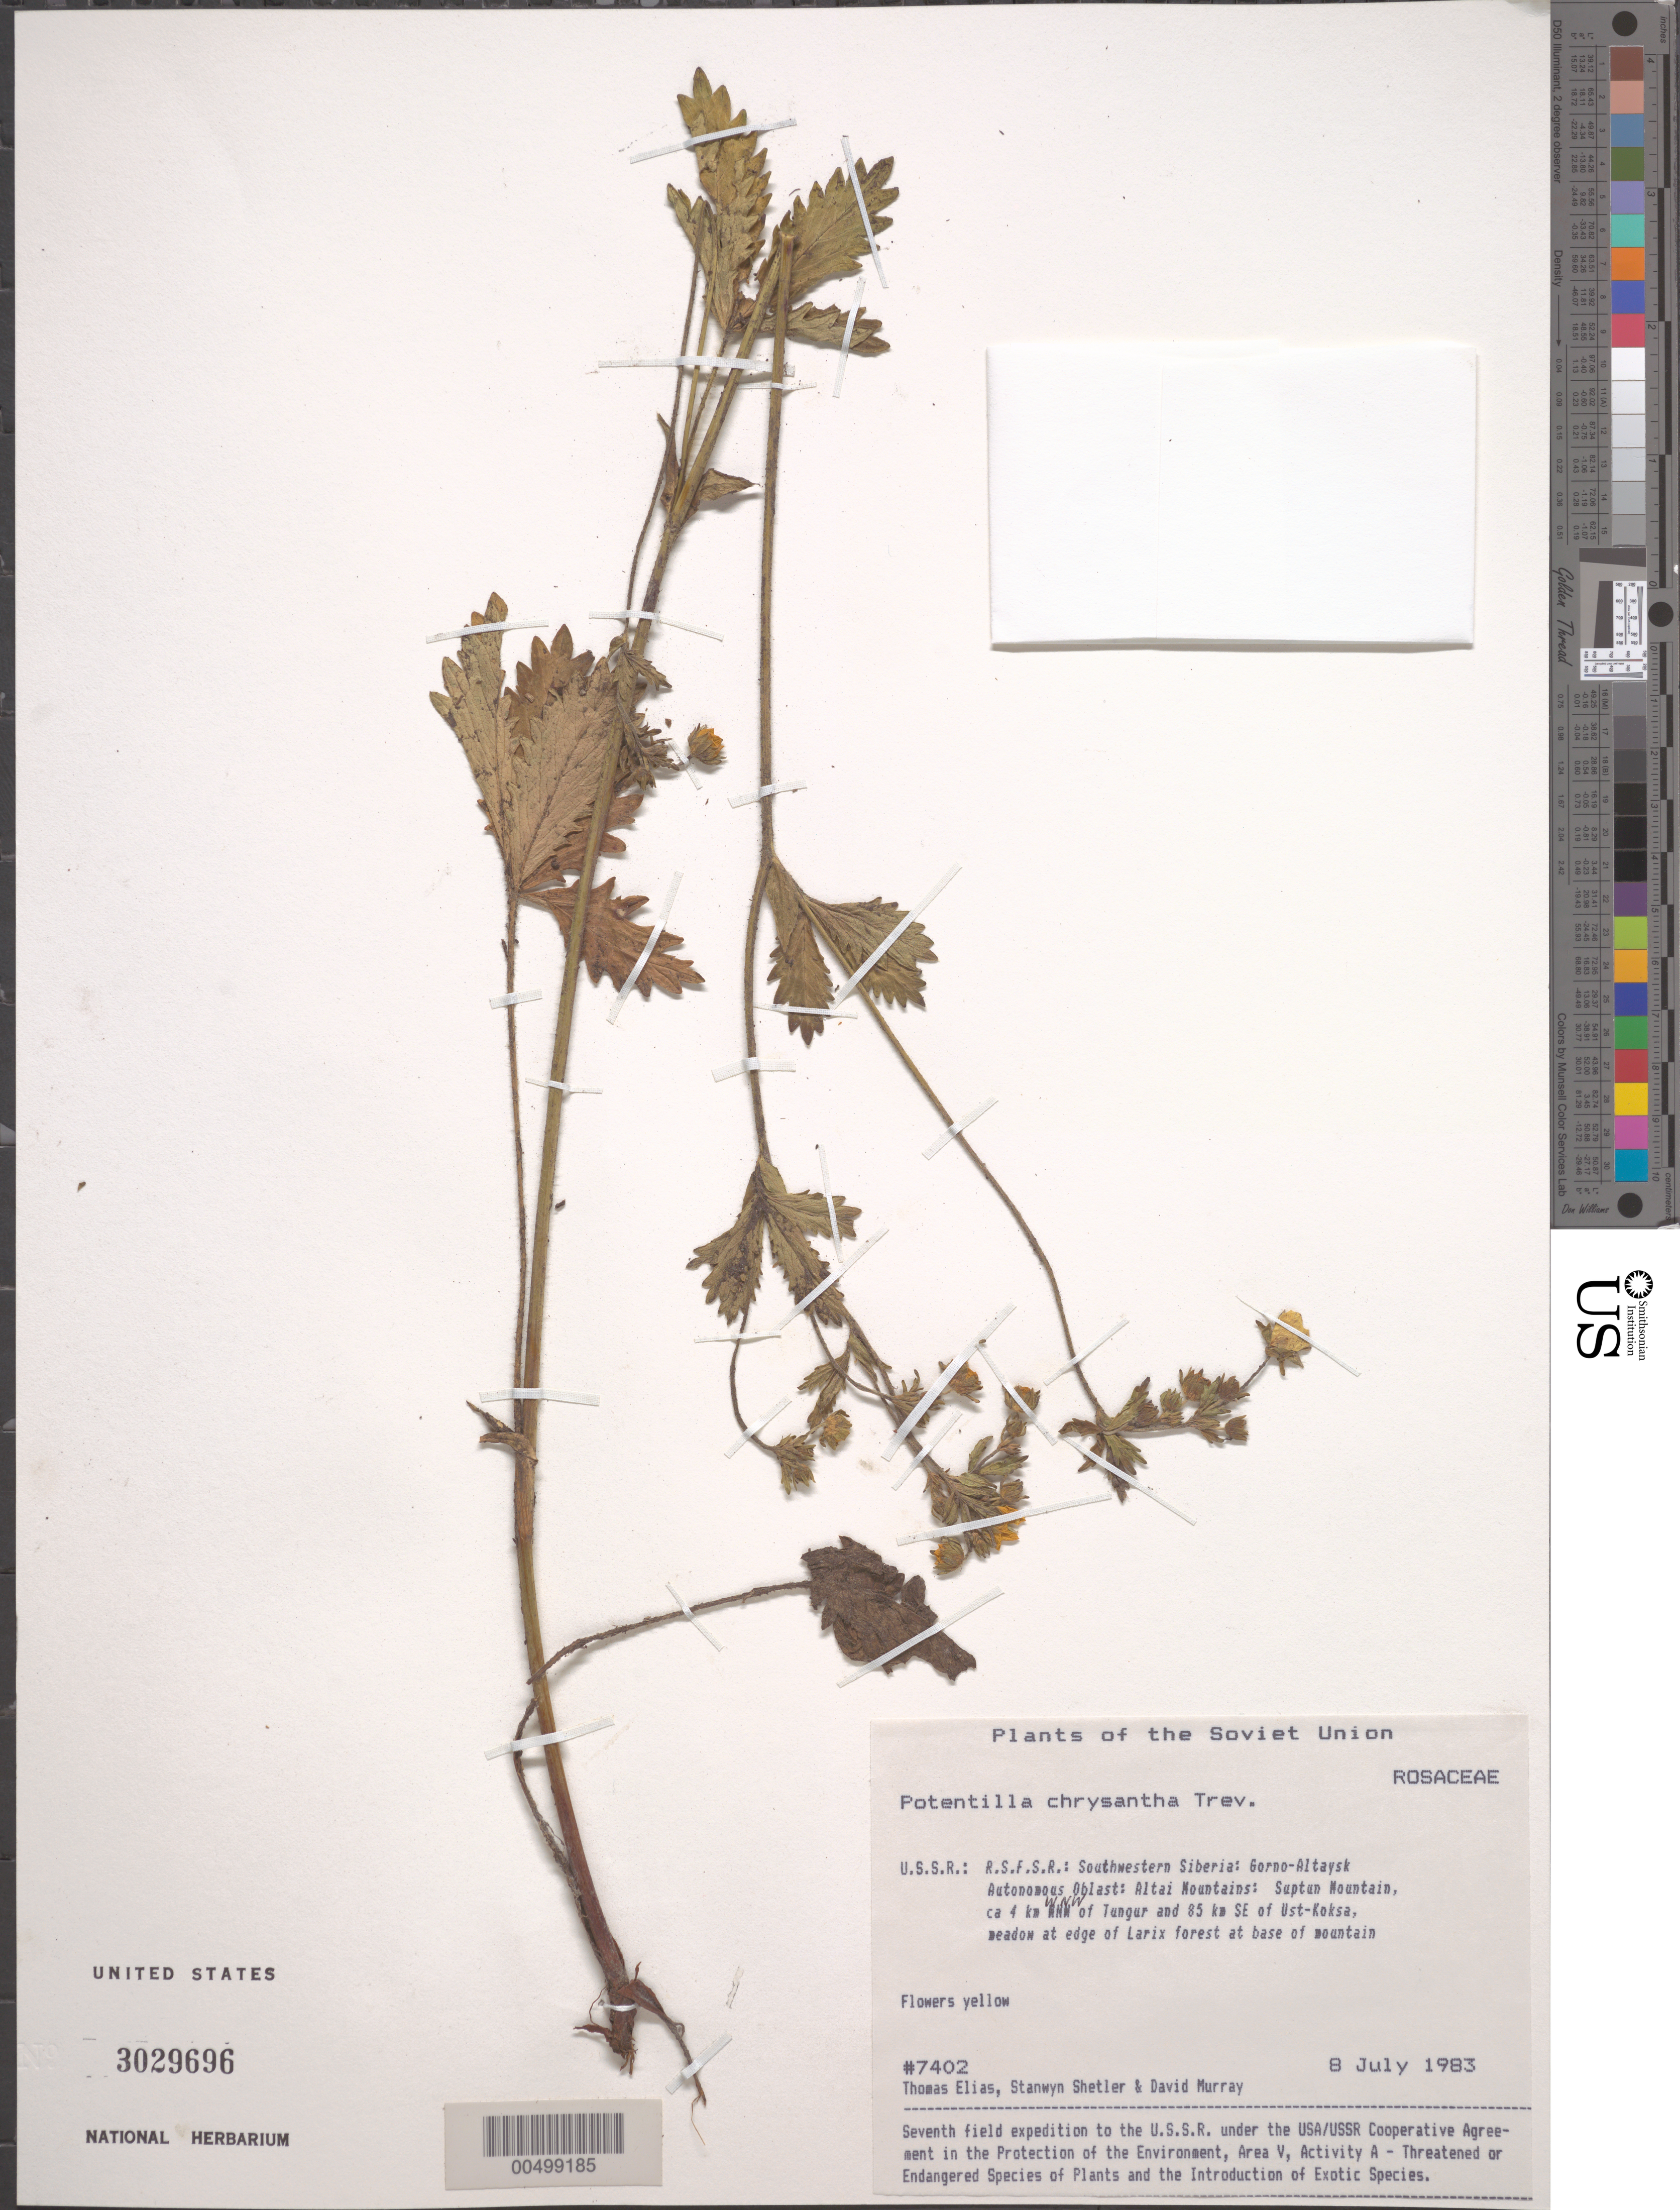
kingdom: Plantae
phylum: Tracheophyta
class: Magnoliopsida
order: Rosales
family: Rosaceae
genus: Potentilla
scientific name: Potentilla chrysantha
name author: Trevis.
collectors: T. Elias, S. Shetler & D. F. Murray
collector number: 7402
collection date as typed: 08 Jul 1983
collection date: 1983-07-08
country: Russian Federation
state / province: Altai Republic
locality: Altai Mountains, Suptun Mountain, ca. 4 km WNW of Tungur and 85 km SE of Ust-Koksa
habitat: meadow at edge of Larix forest at base of mountain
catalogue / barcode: US 3029696